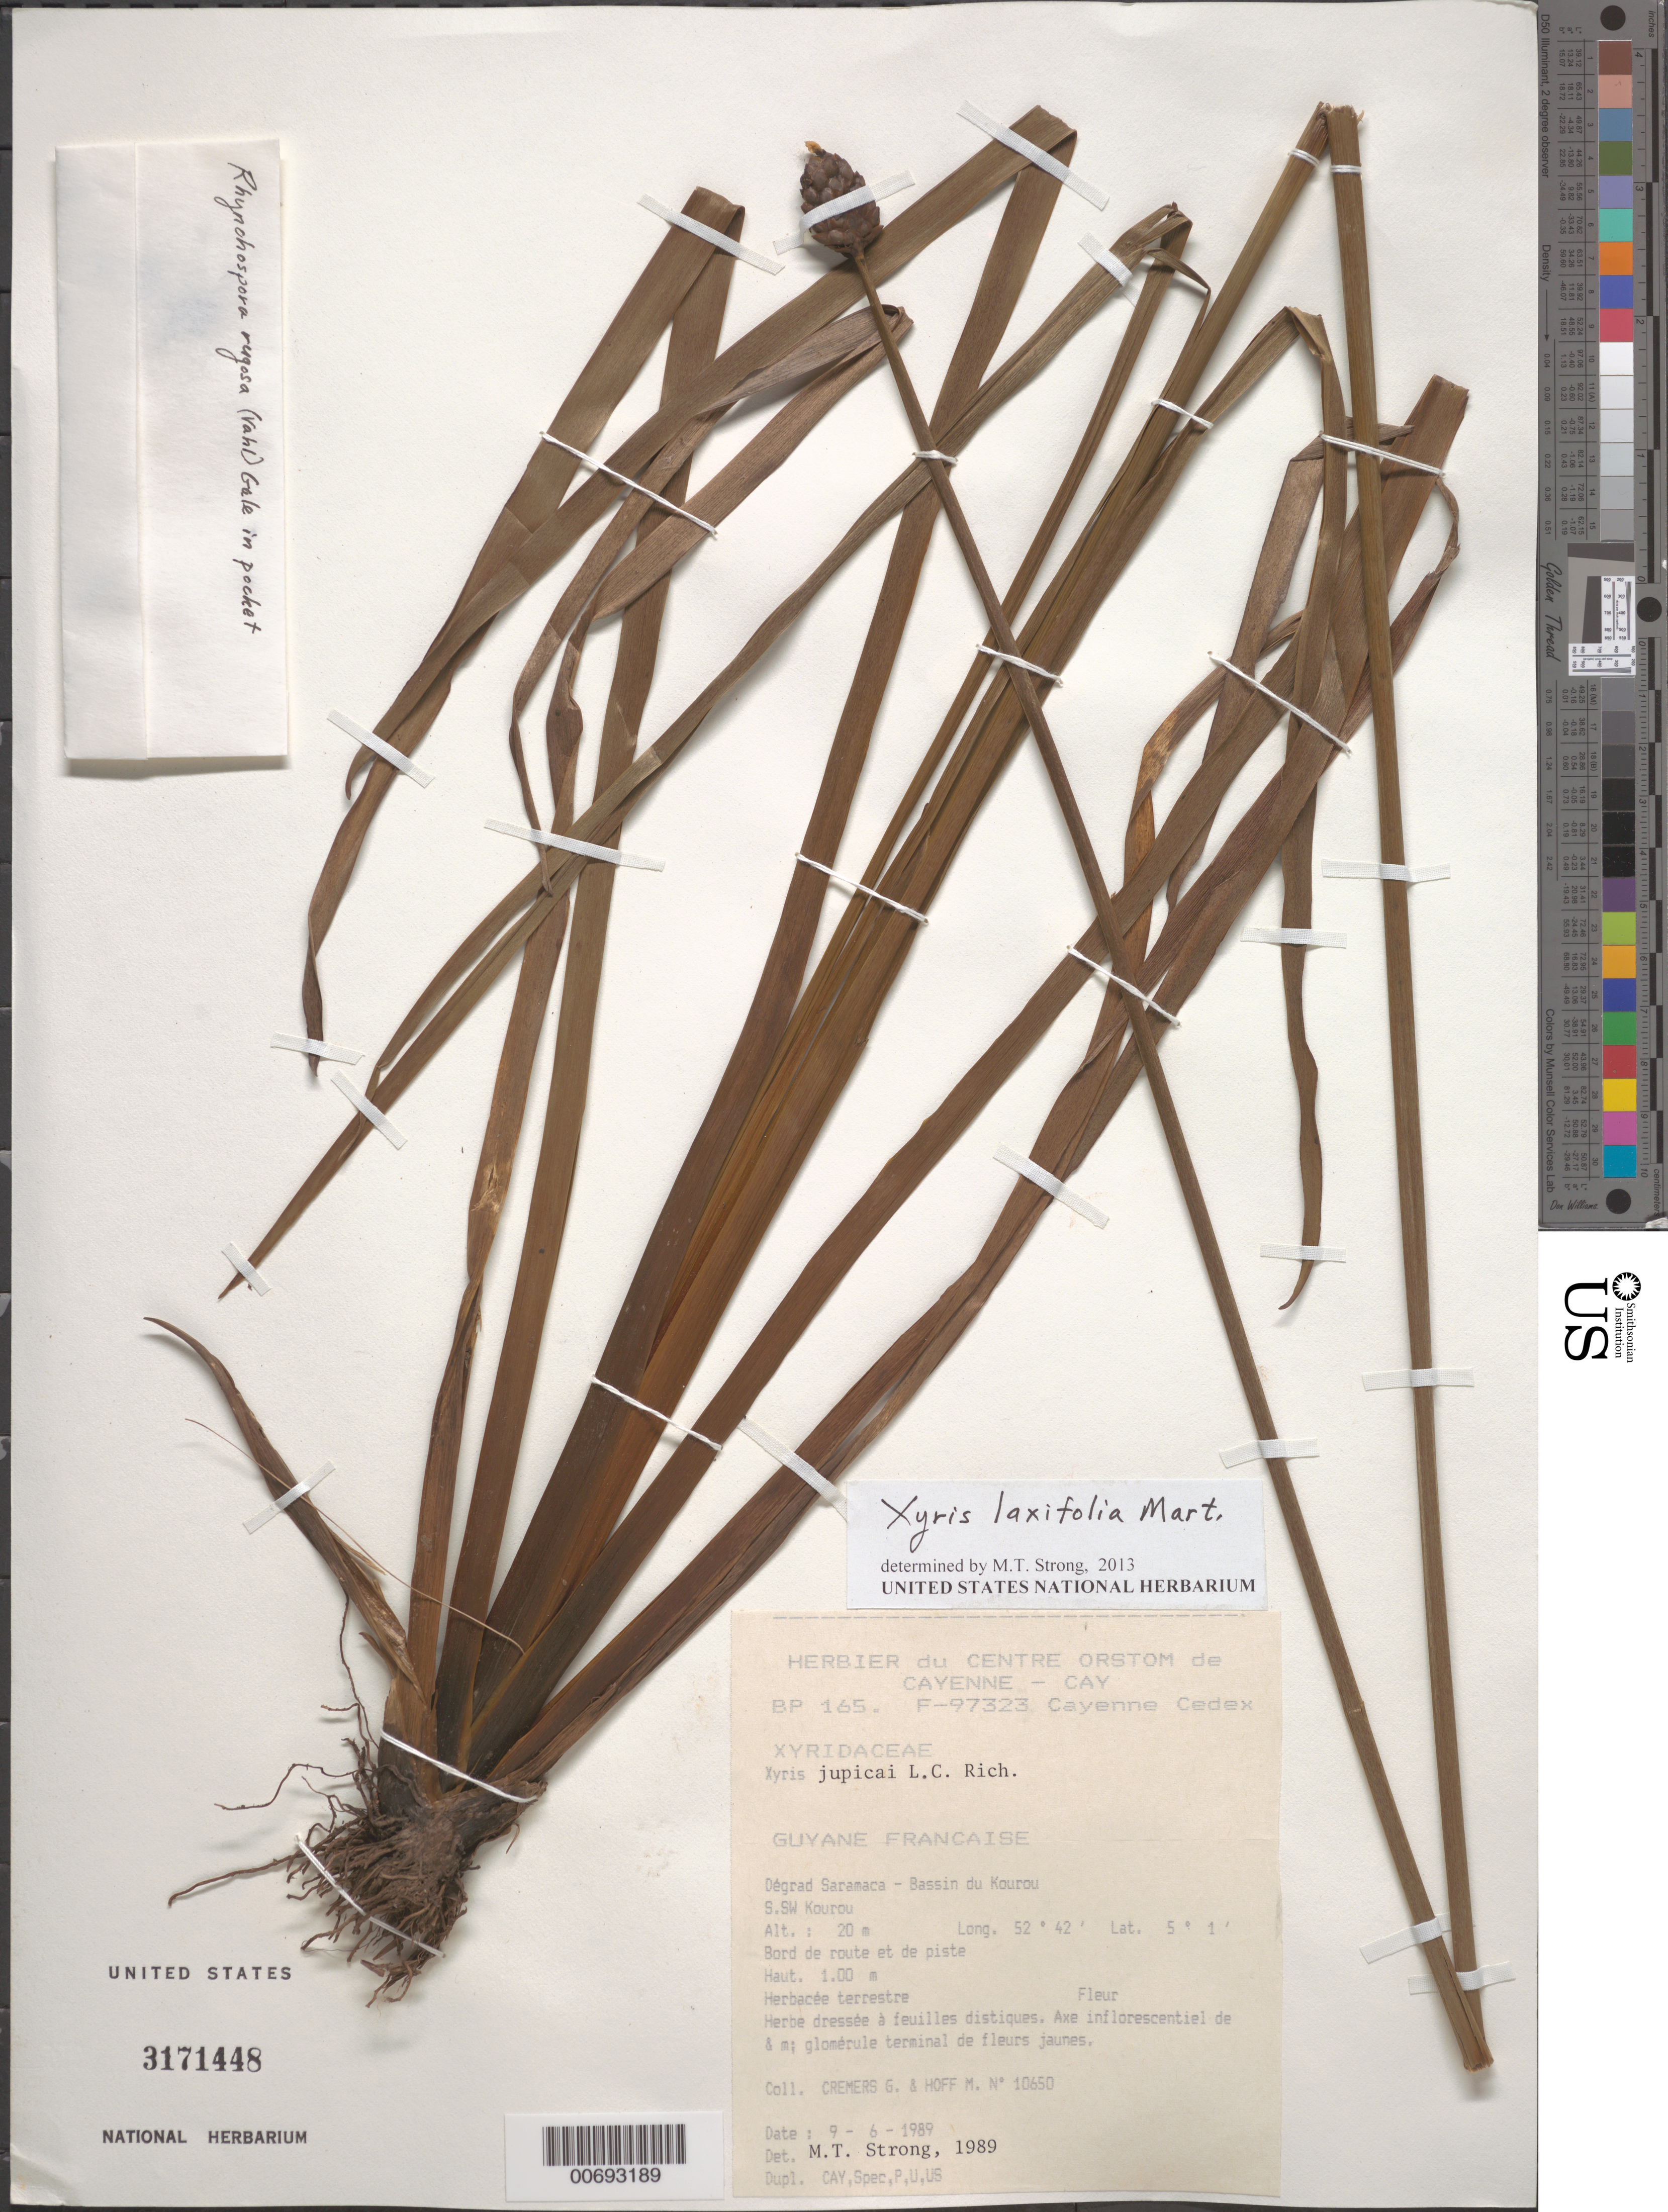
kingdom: Plantae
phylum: Tracheophyta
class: Liliopsida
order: Poales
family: Xyridaceae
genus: Xyris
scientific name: Xyris laxifolia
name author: Mart.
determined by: Strong, M. T., (US), Smithsonian Institution - National Museum of Natural History (UNITED STATES)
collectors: G. Cremers & M. Hoff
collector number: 10650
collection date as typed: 9-Jun-89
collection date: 1989-06-09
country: French Guiana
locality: Dégrad Saramaca, Bassin du Kourou, SSW Kourou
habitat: Along road and trail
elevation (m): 20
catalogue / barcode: US 3171448